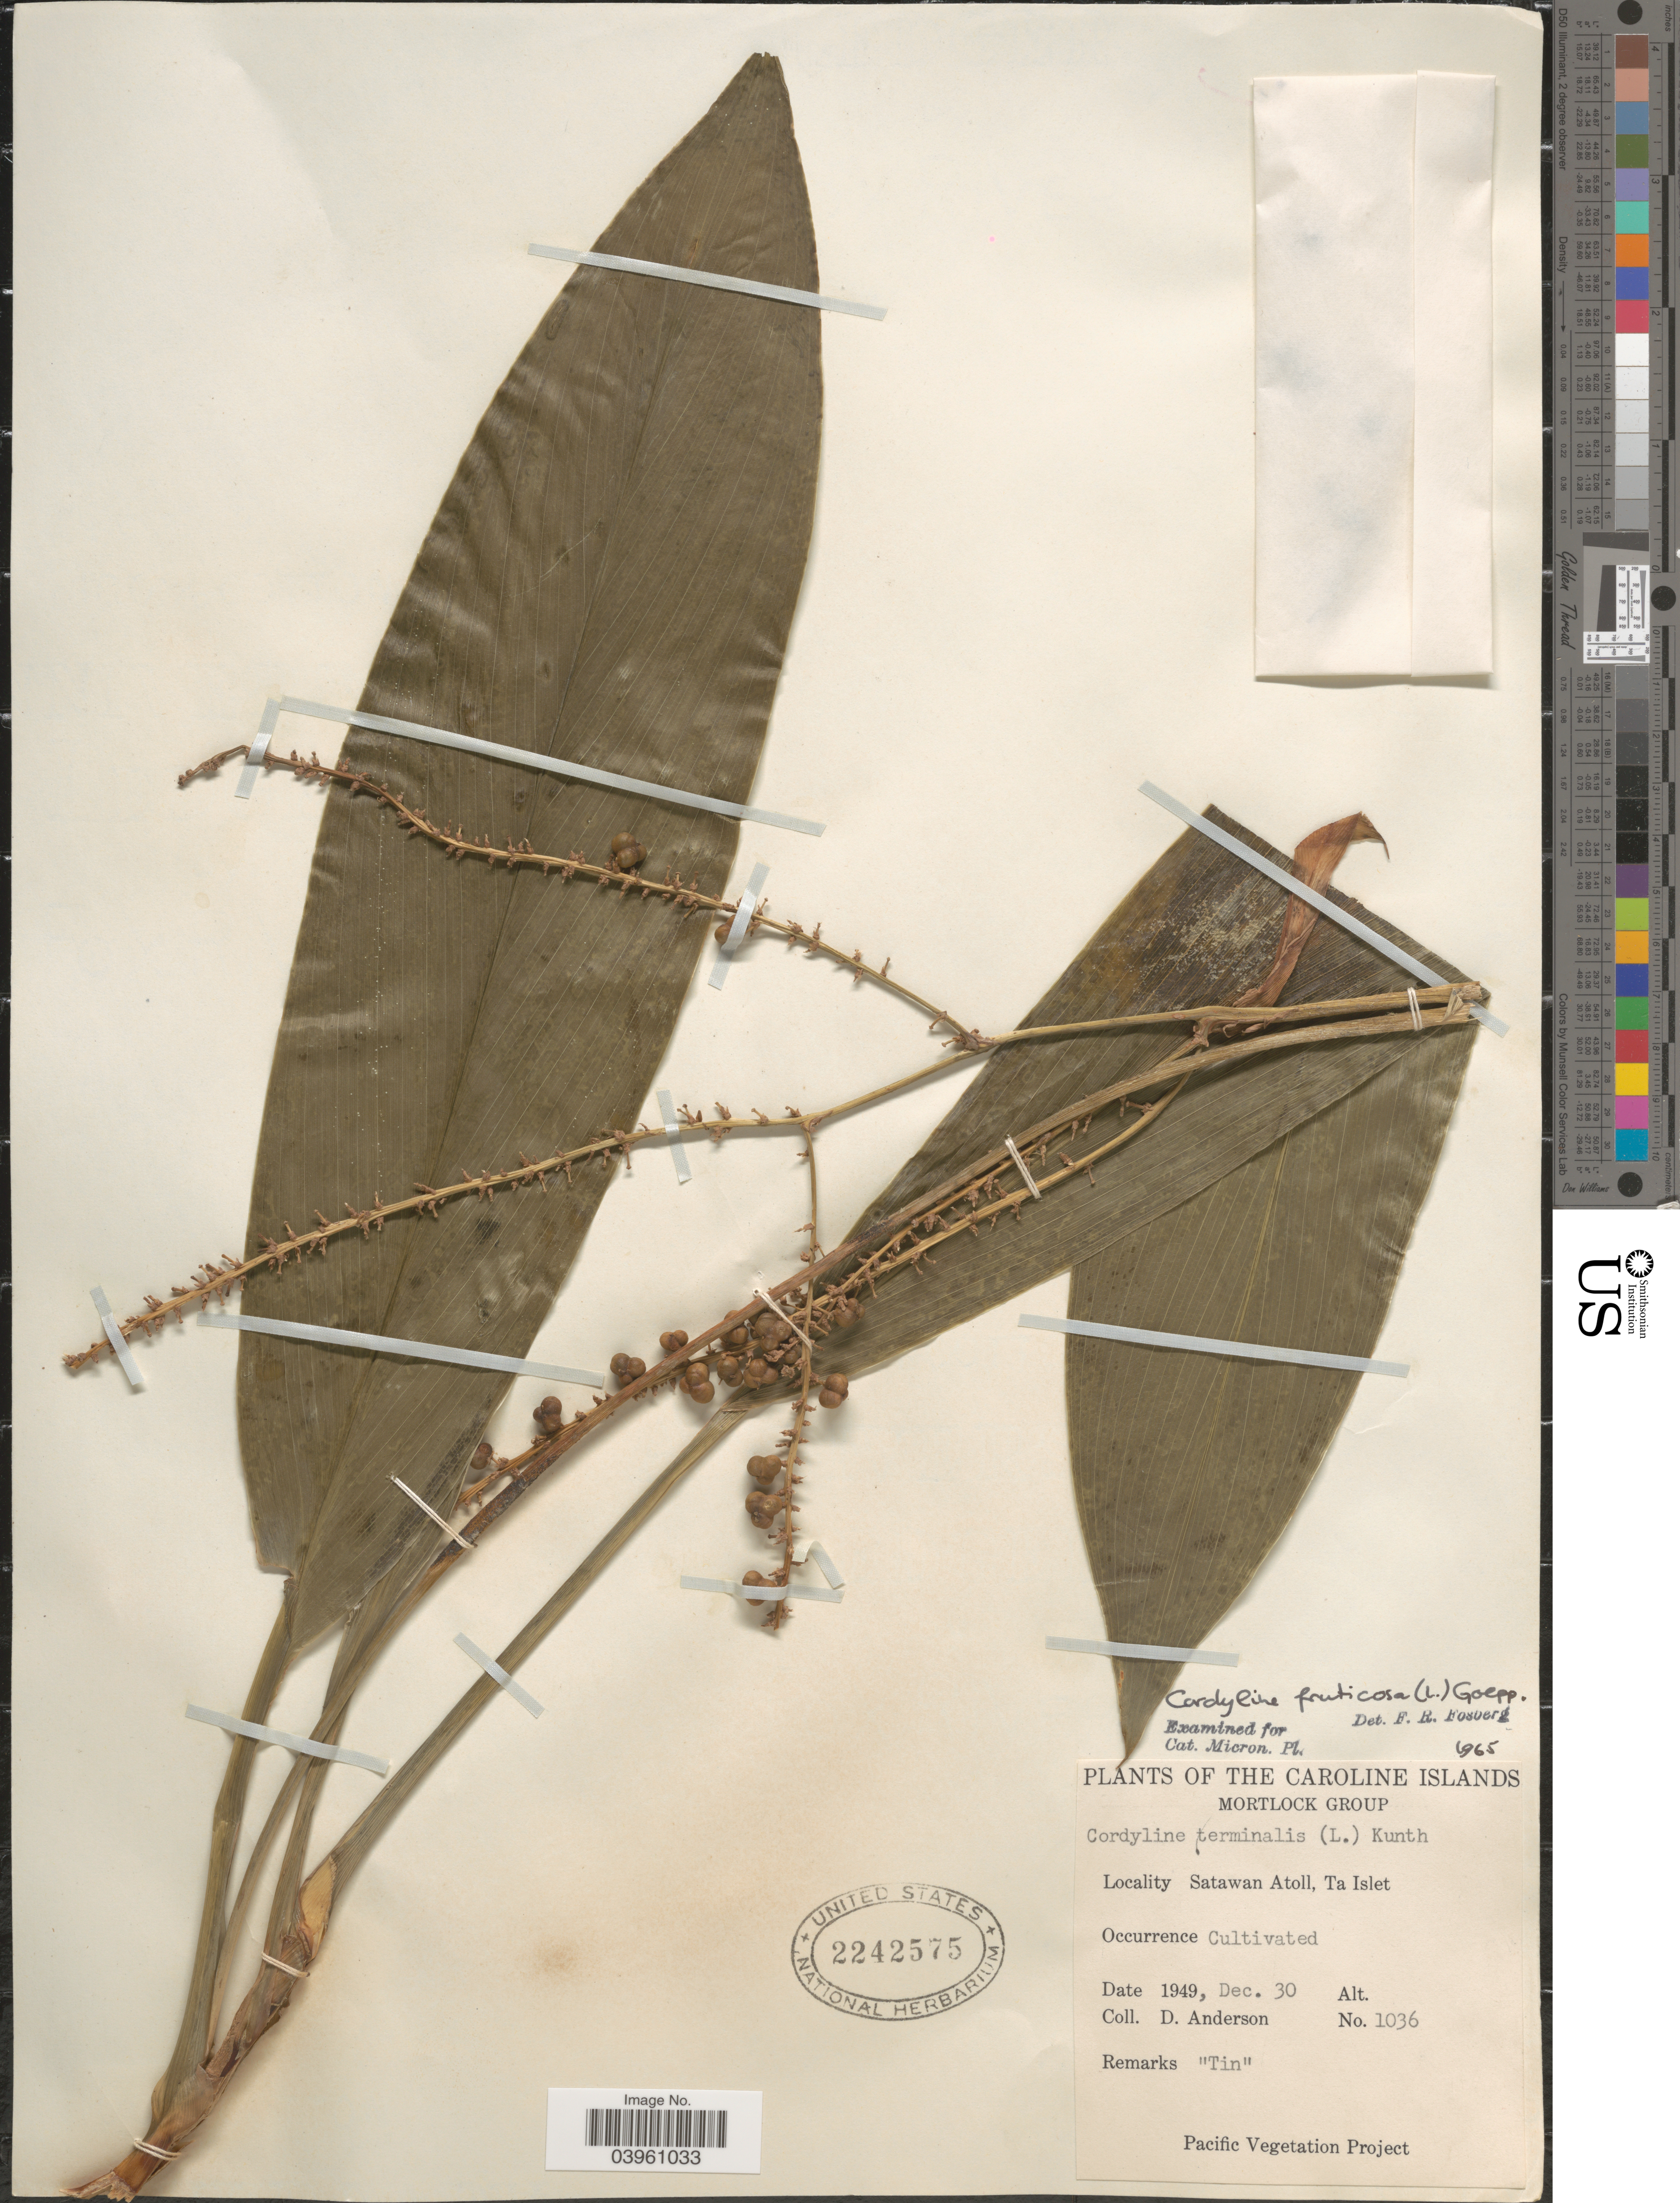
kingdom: Plantae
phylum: Tracheophyta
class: Liliopsida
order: Asparagales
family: Asparagaceae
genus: Cordyline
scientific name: Cordyline fruticosa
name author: (L.) A. Chev.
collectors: D. Anderson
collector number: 1036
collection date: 1949-12-30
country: Micronesia, Federated States of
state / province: Truk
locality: The Caroline Islands. Mortlock Group. Satawan Atoll, Ta Islet.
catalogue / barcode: US 2242575